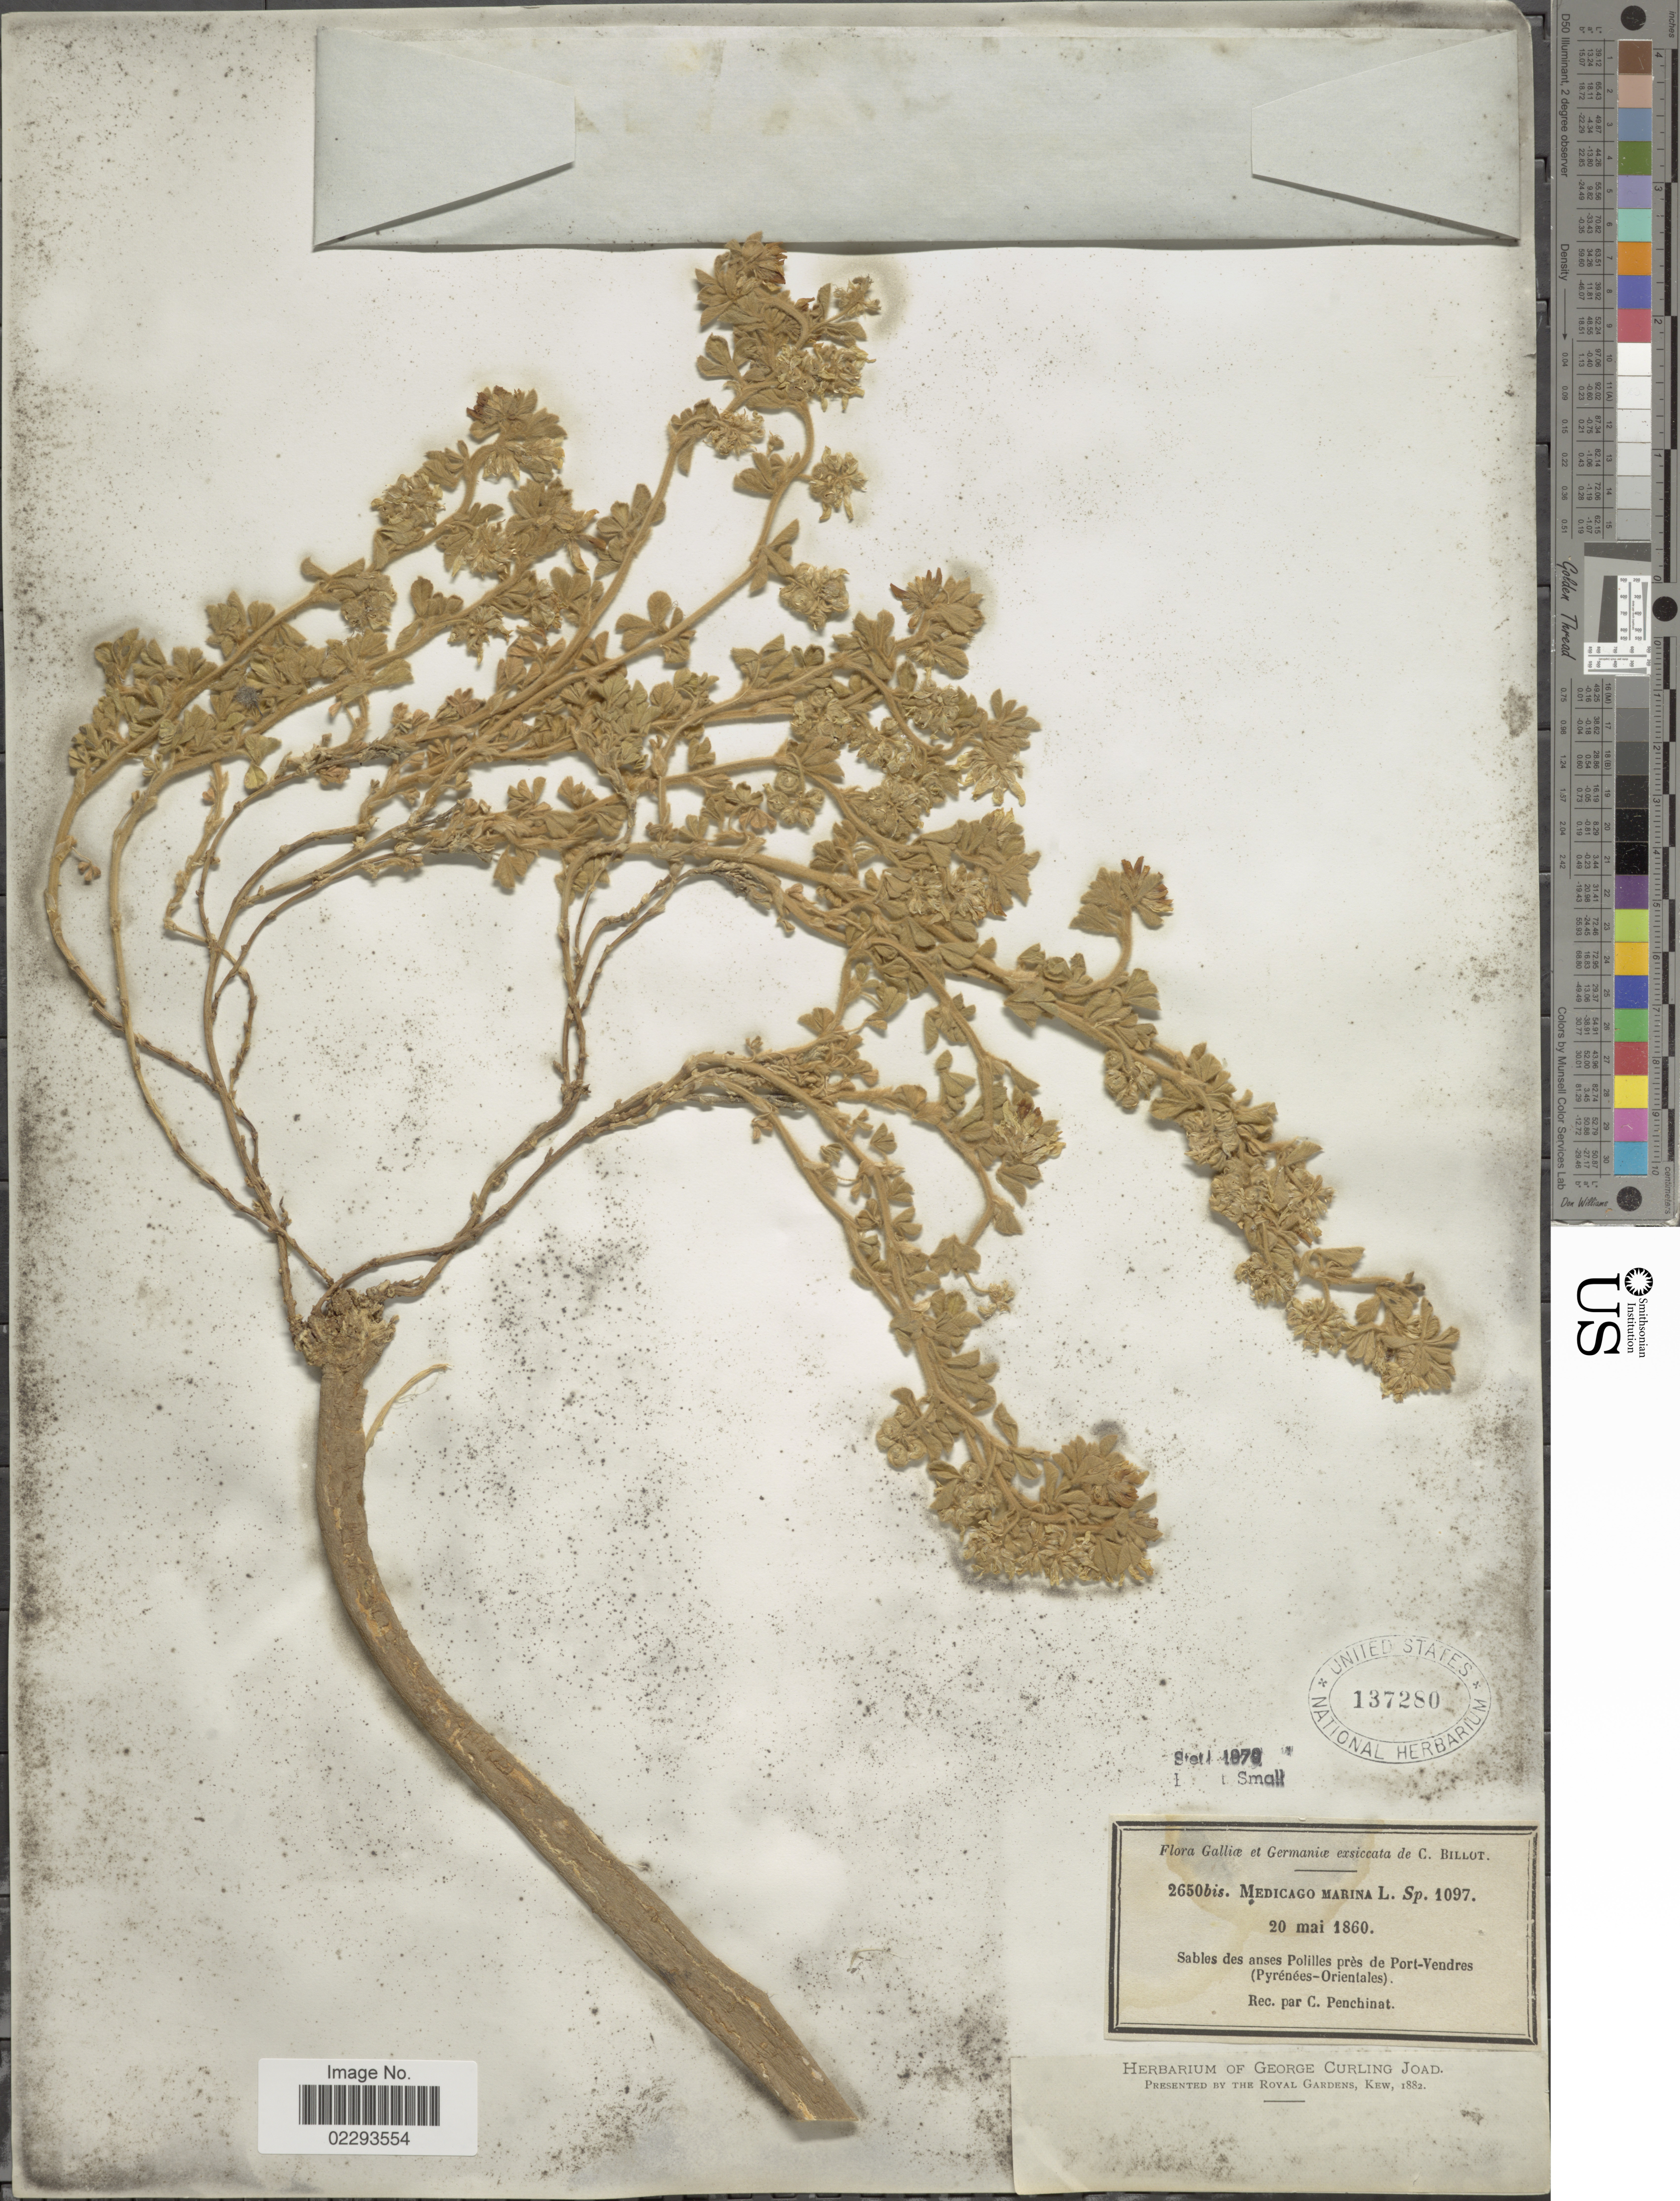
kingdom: Plantae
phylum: Tracheophyta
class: Magnoliopsida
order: Fabales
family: Fabaceae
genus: Medicago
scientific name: Medicago marina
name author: L.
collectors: C. Penchinat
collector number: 2650bis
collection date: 1860-05-20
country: France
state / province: Occitanie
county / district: Pyrénées-Orientales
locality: Galliae et Germaniae, sables des anes Polilles prés de Port-Vendres (Pyrénées-Orientales)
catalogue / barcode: US 137280